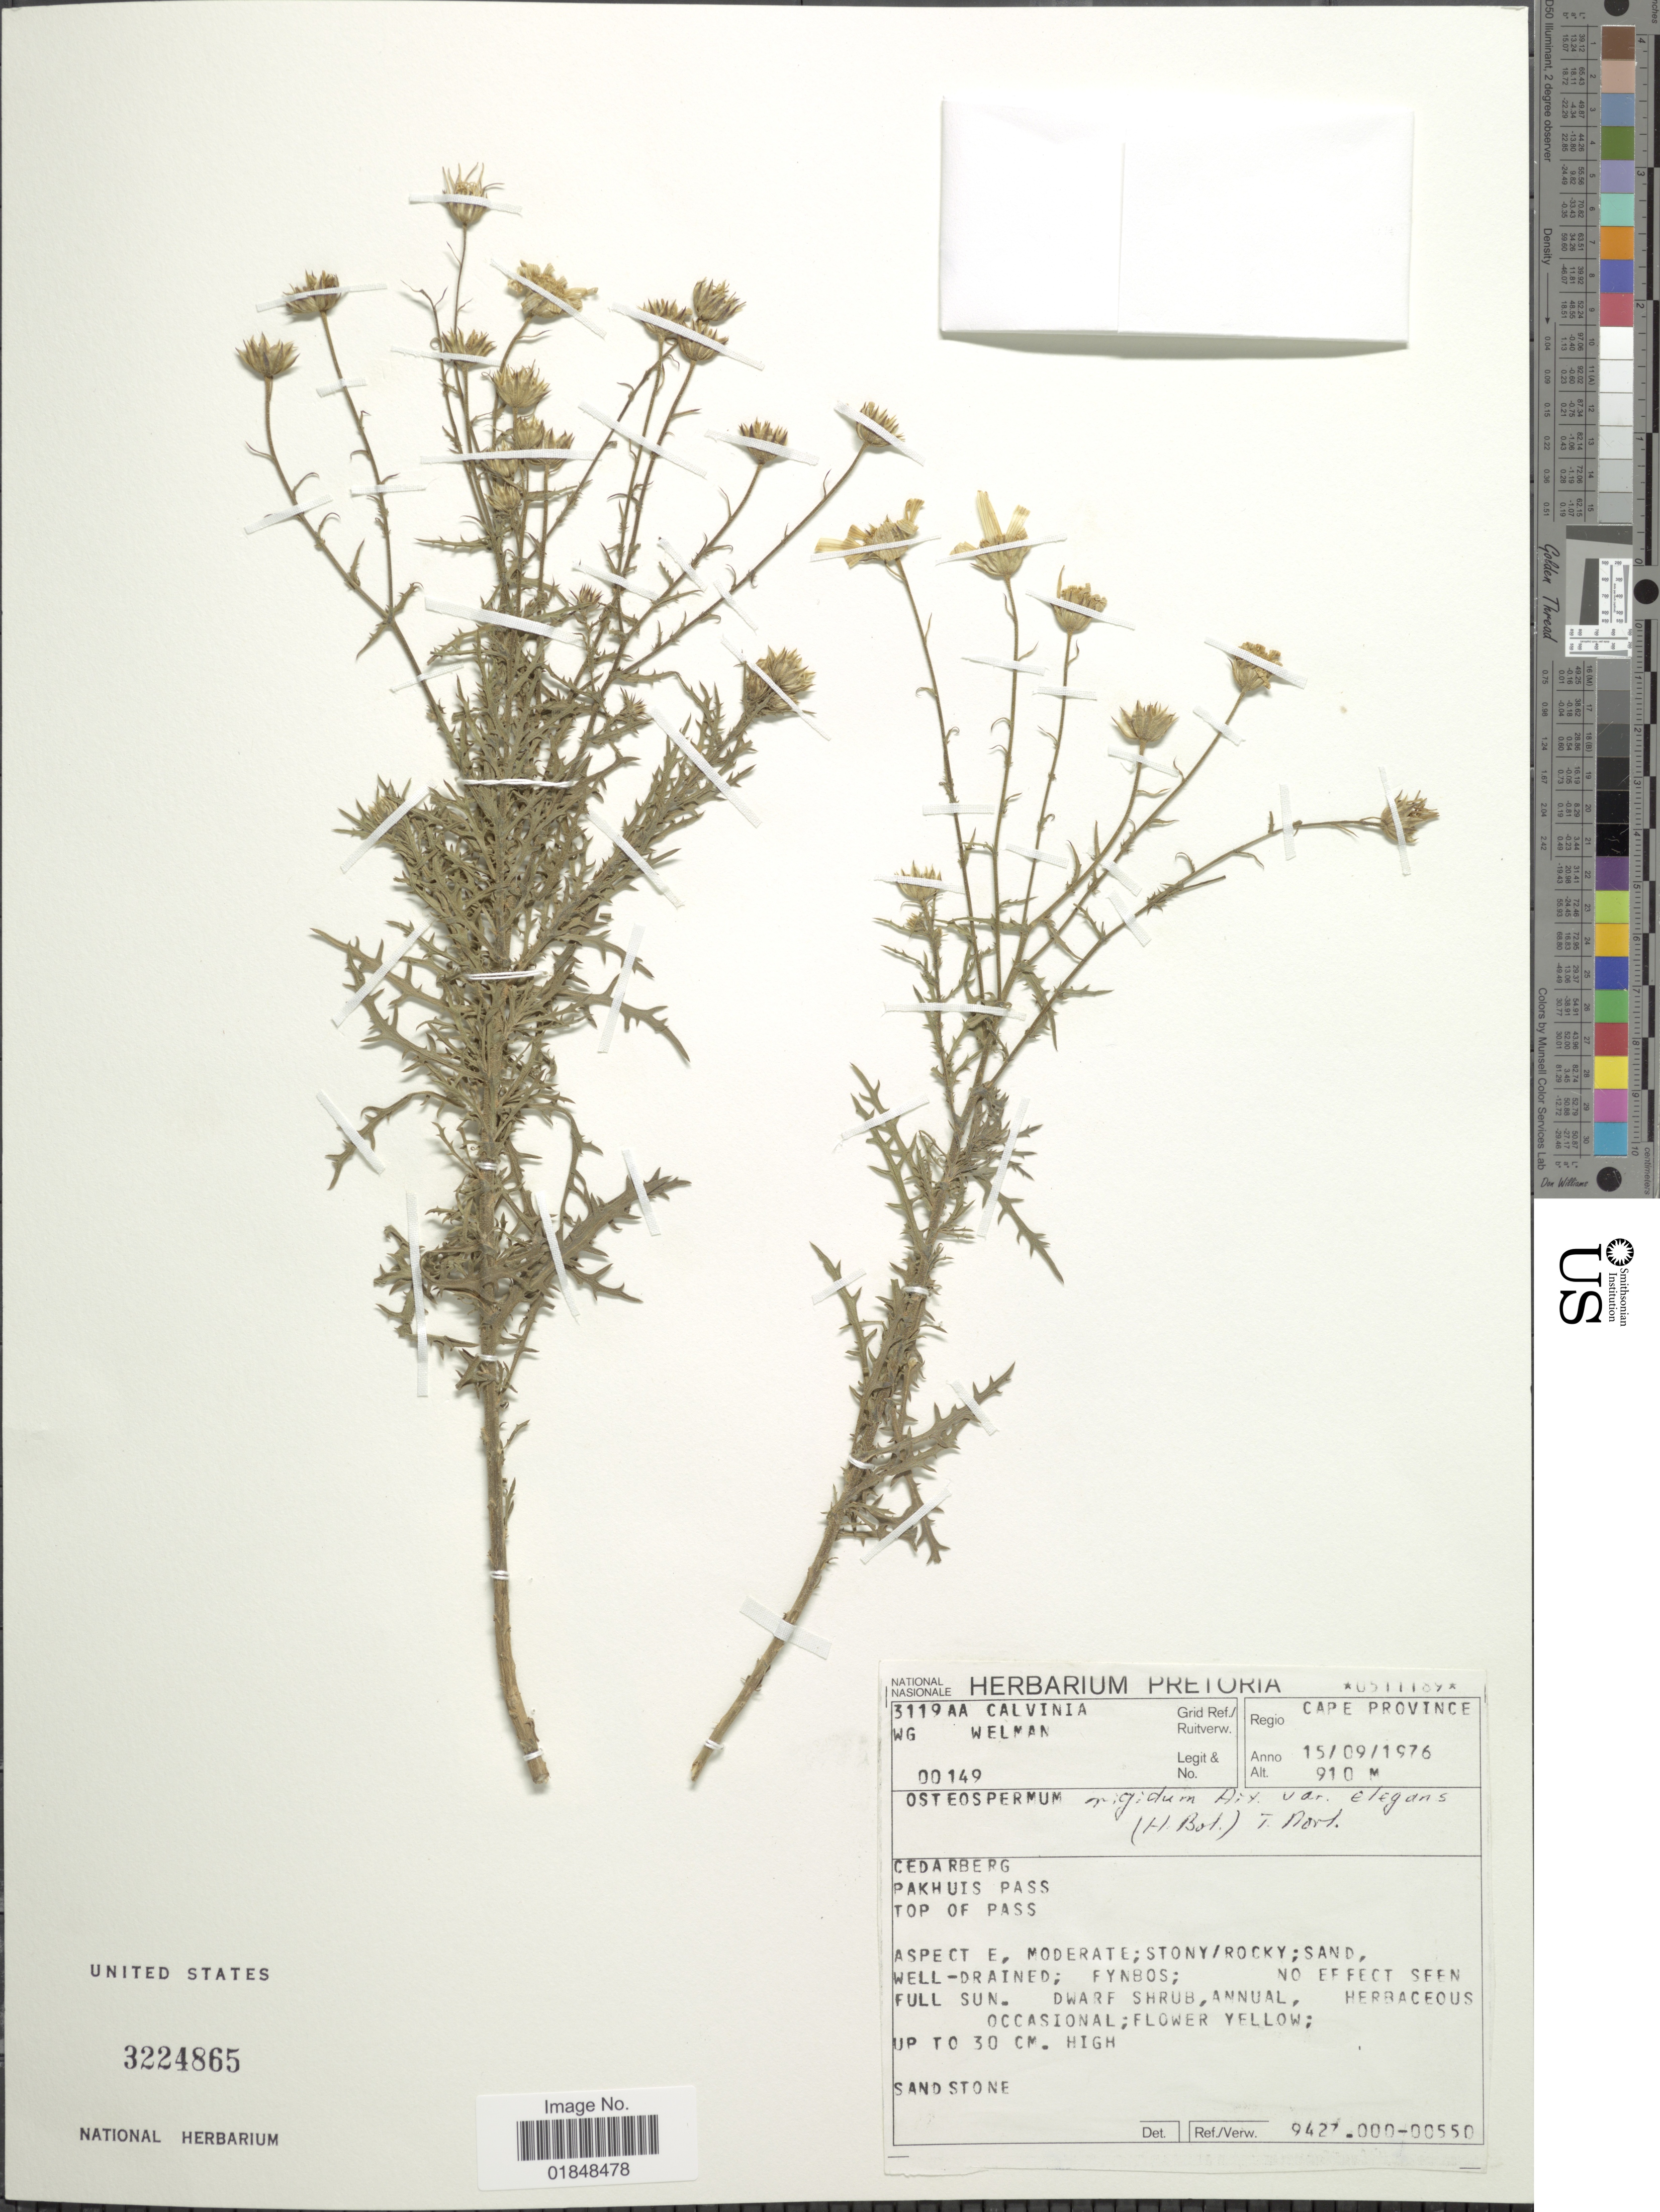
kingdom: Plantae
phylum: Tracheophyta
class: Magnoliopsida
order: Asterales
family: Asteraceae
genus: Osteospermum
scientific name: Osteospermum rigidum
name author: Aiton ex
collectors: W. G. Welman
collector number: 00149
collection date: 1976-09-15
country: South Africa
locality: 3119 AA Calvinia Cedaberg Pakhuis Pass, Top of Pass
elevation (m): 910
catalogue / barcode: US 3224865